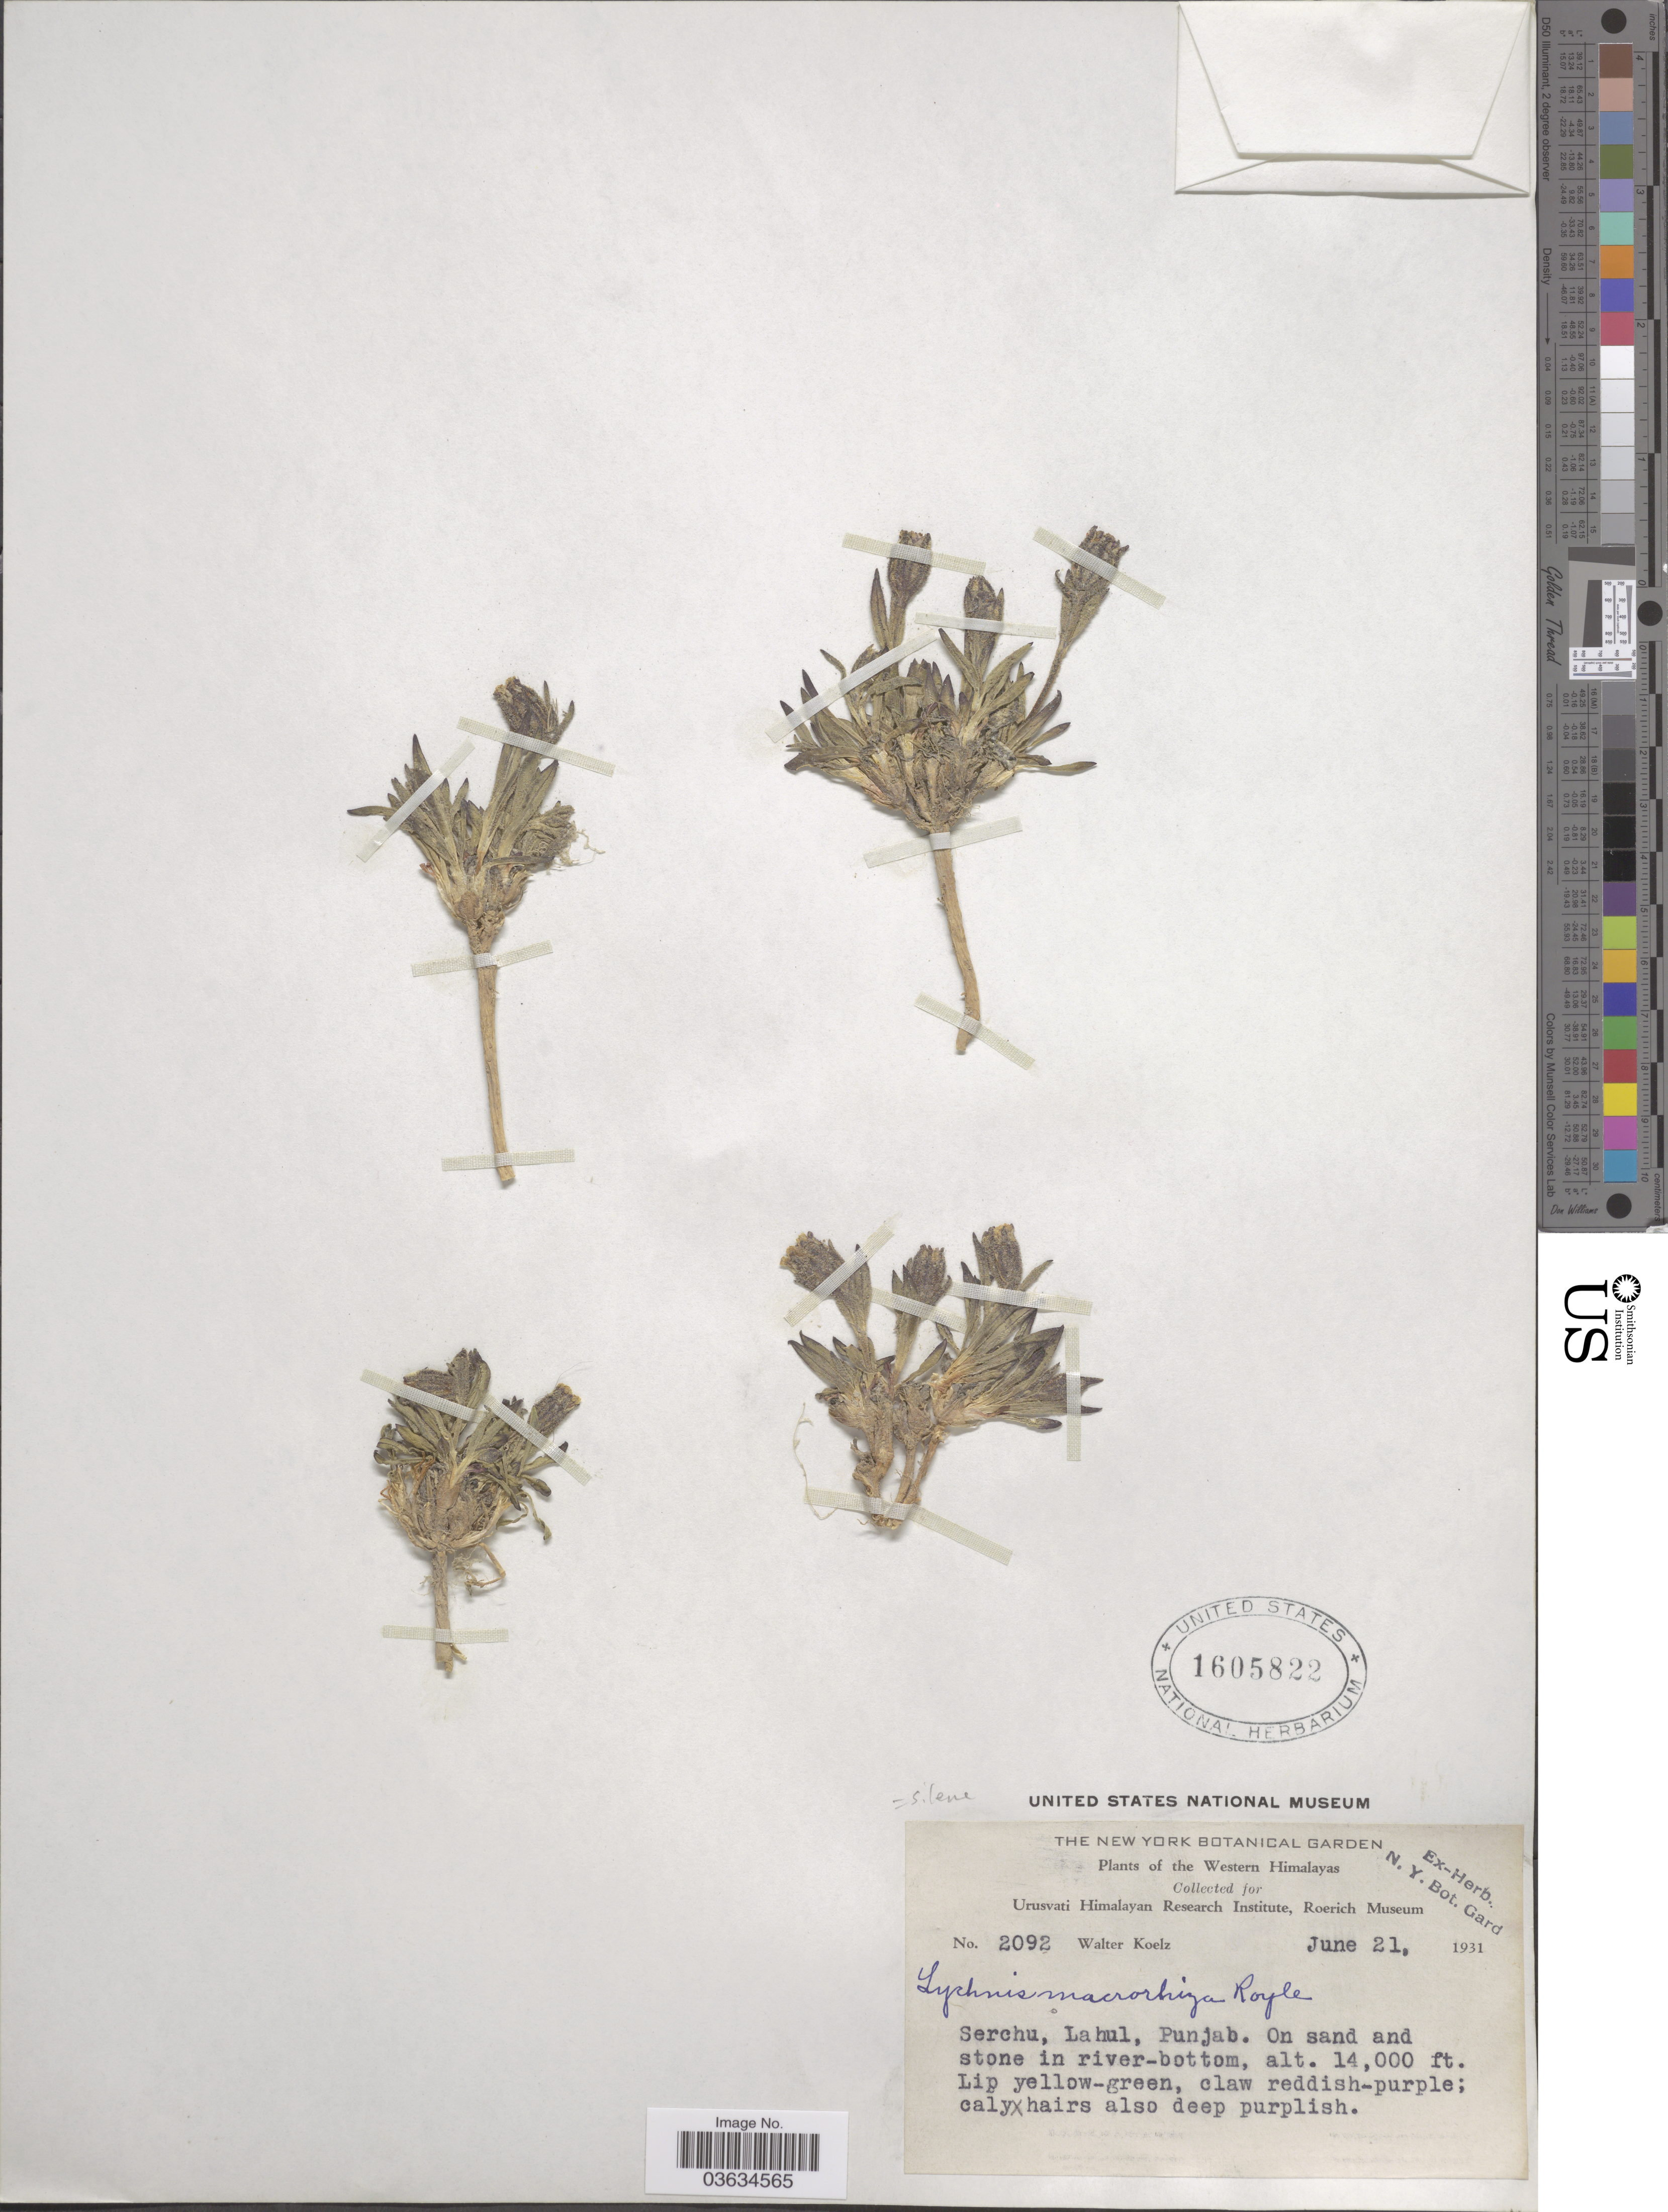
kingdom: Plantae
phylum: Tracheophyta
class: Magnoliopsida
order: Caryophyllales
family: Caryophyllaceae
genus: Silene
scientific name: Silene sp.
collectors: W. N. Koelz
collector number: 2092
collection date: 1931-06-21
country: India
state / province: Punjab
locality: Western Himalayas. Serchu, Lahul.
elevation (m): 4267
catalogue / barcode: US 1605822